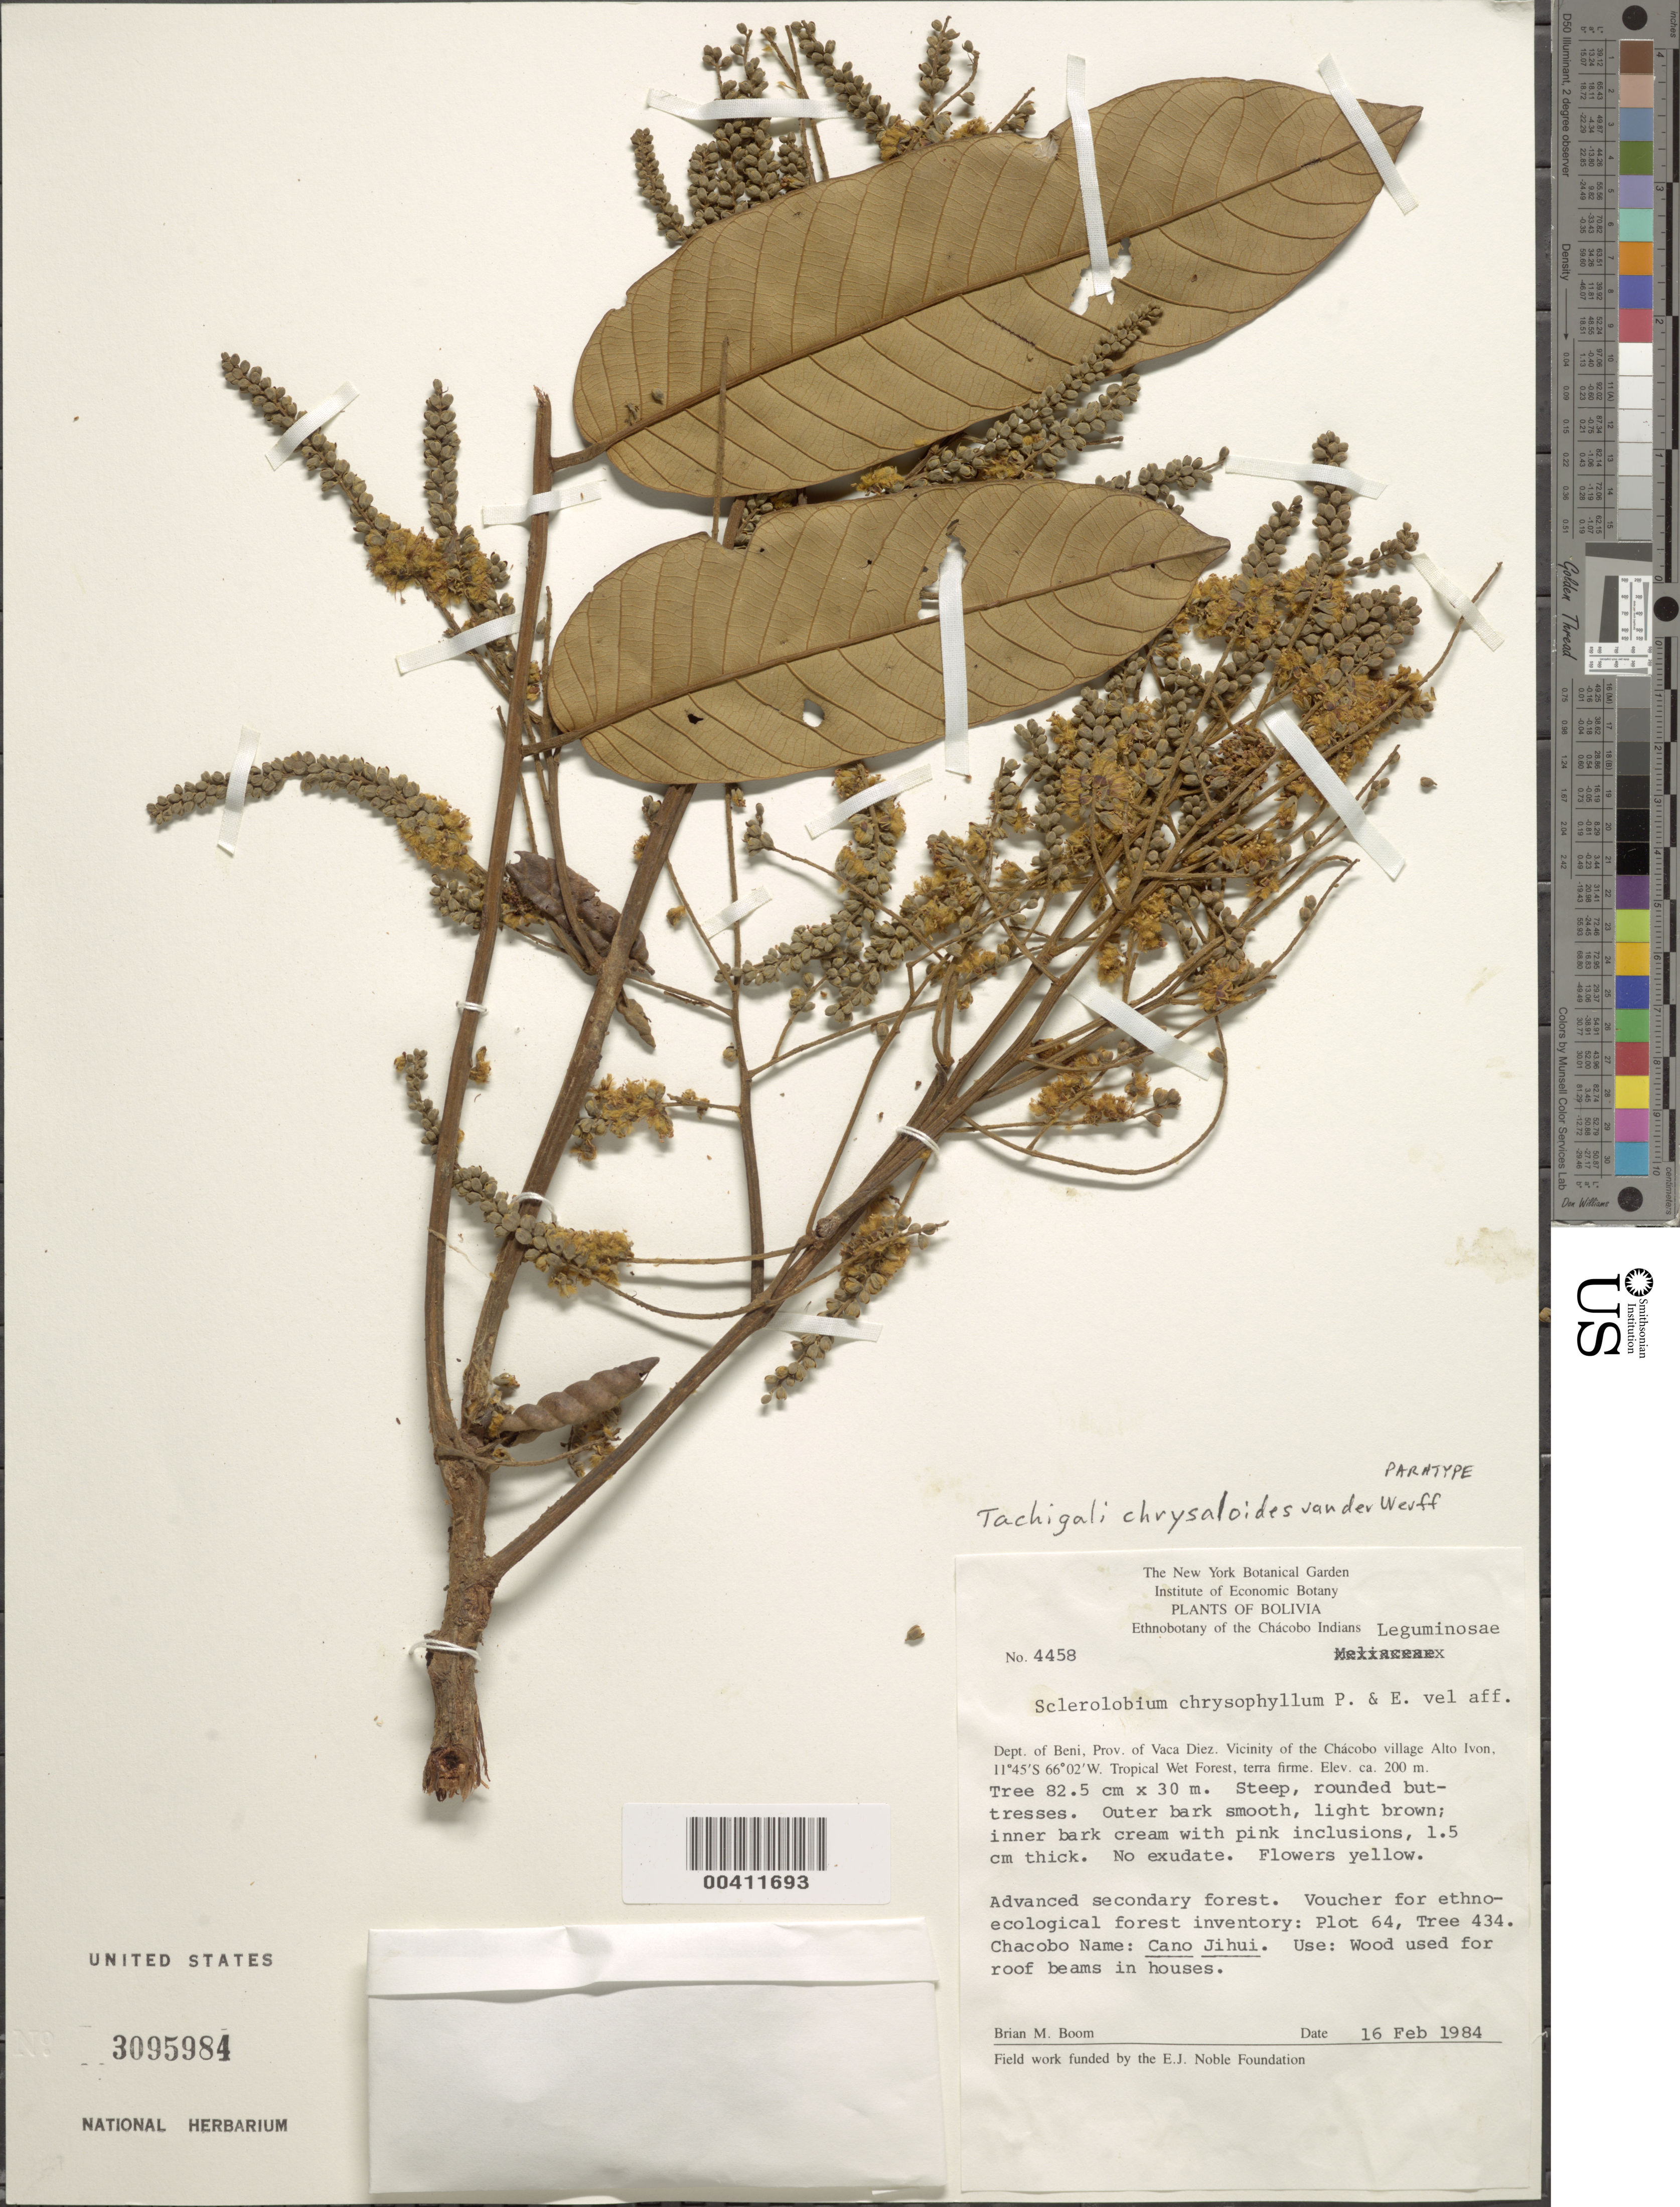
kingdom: Plantae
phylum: Tracheophyta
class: Magnoliopsida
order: Fabales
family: Fabaceae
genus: Tachigali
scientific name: Tachigali chrysaloides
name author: van der Werff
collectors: B. M. Boom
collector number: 4458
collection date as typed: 16 Feb 1984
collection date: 1984-02-16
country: Bolivia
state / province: Beni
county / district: Vaca Diez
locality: Vicinity of the Chacobo Village Alto Ivon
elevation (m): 200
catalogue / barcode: US 3095984